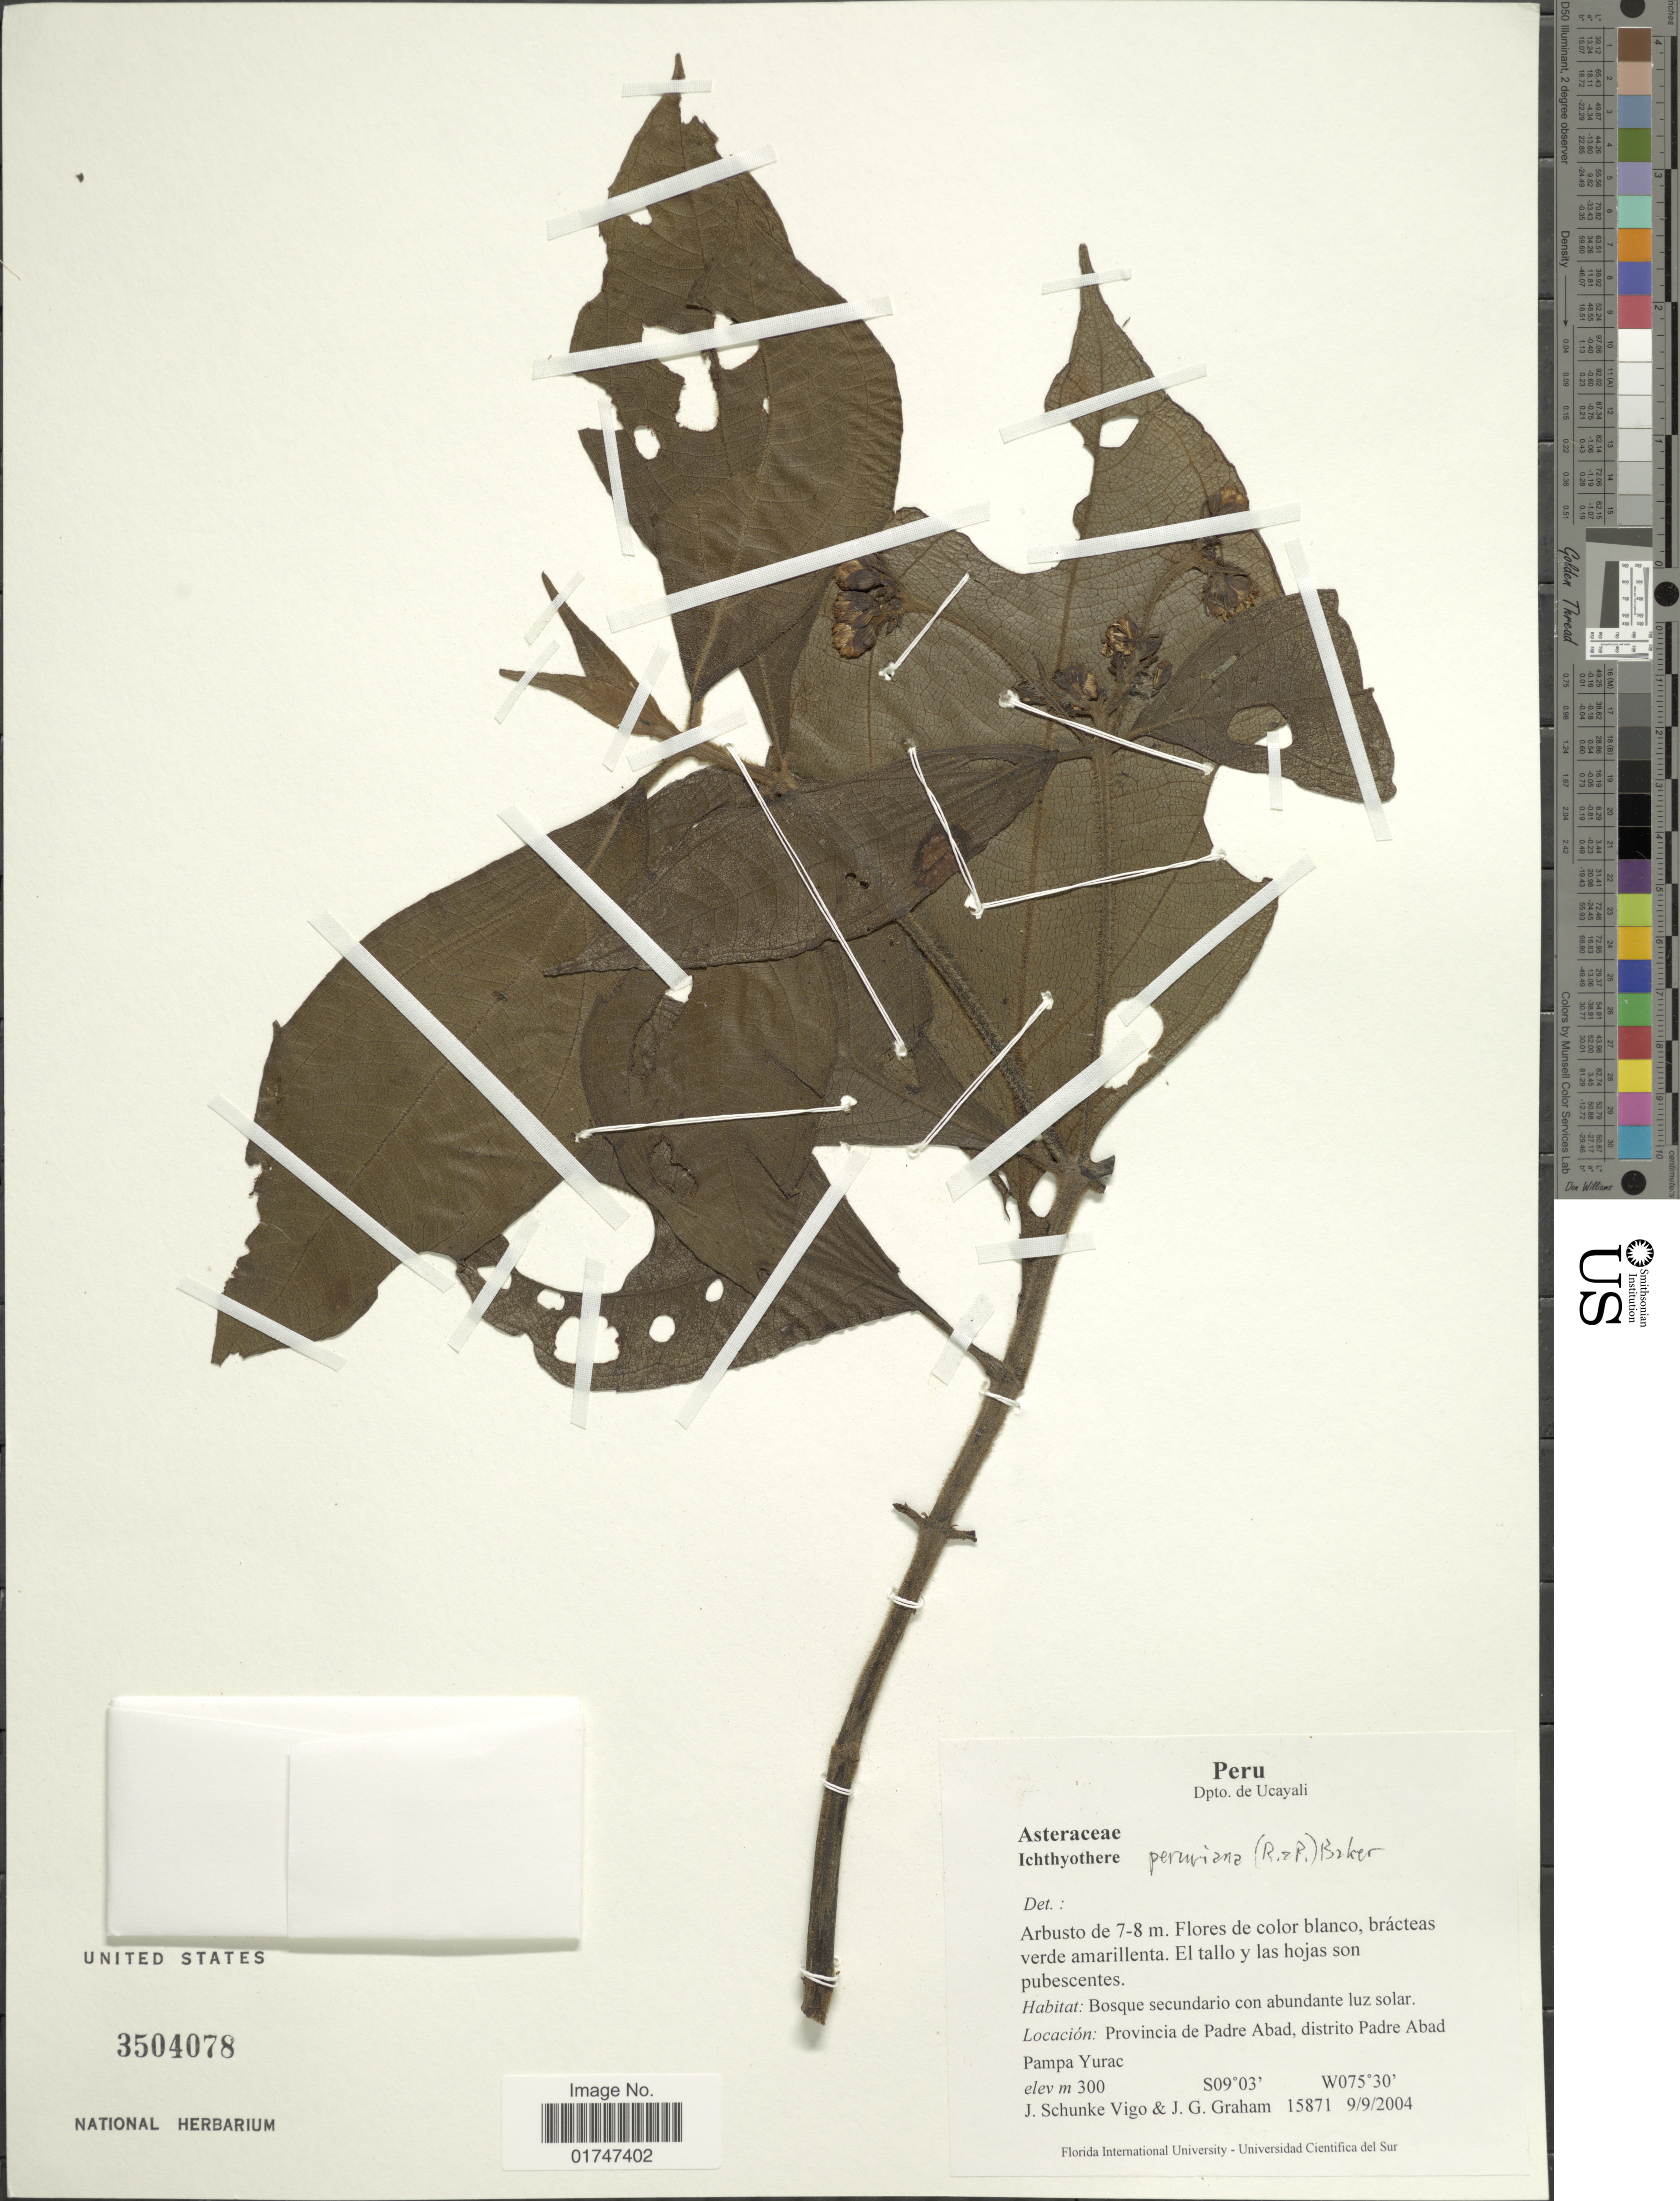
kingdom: Plantae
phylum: Tracheophyta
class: Magnoliopsida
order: Asterales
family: Asteraceae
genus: Ichthyothere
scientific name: Ichthyothere peruviana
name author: Baker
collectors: J. Schunke Vigo & J. Graham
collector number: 15871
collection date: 2004-09-09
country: Peru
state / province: Ucayali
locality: Dpto. de Ucayali. Provincia de Padre Abad, distrito Padre Abad Pampa Yurac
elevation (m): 300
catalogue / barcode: US 3504078